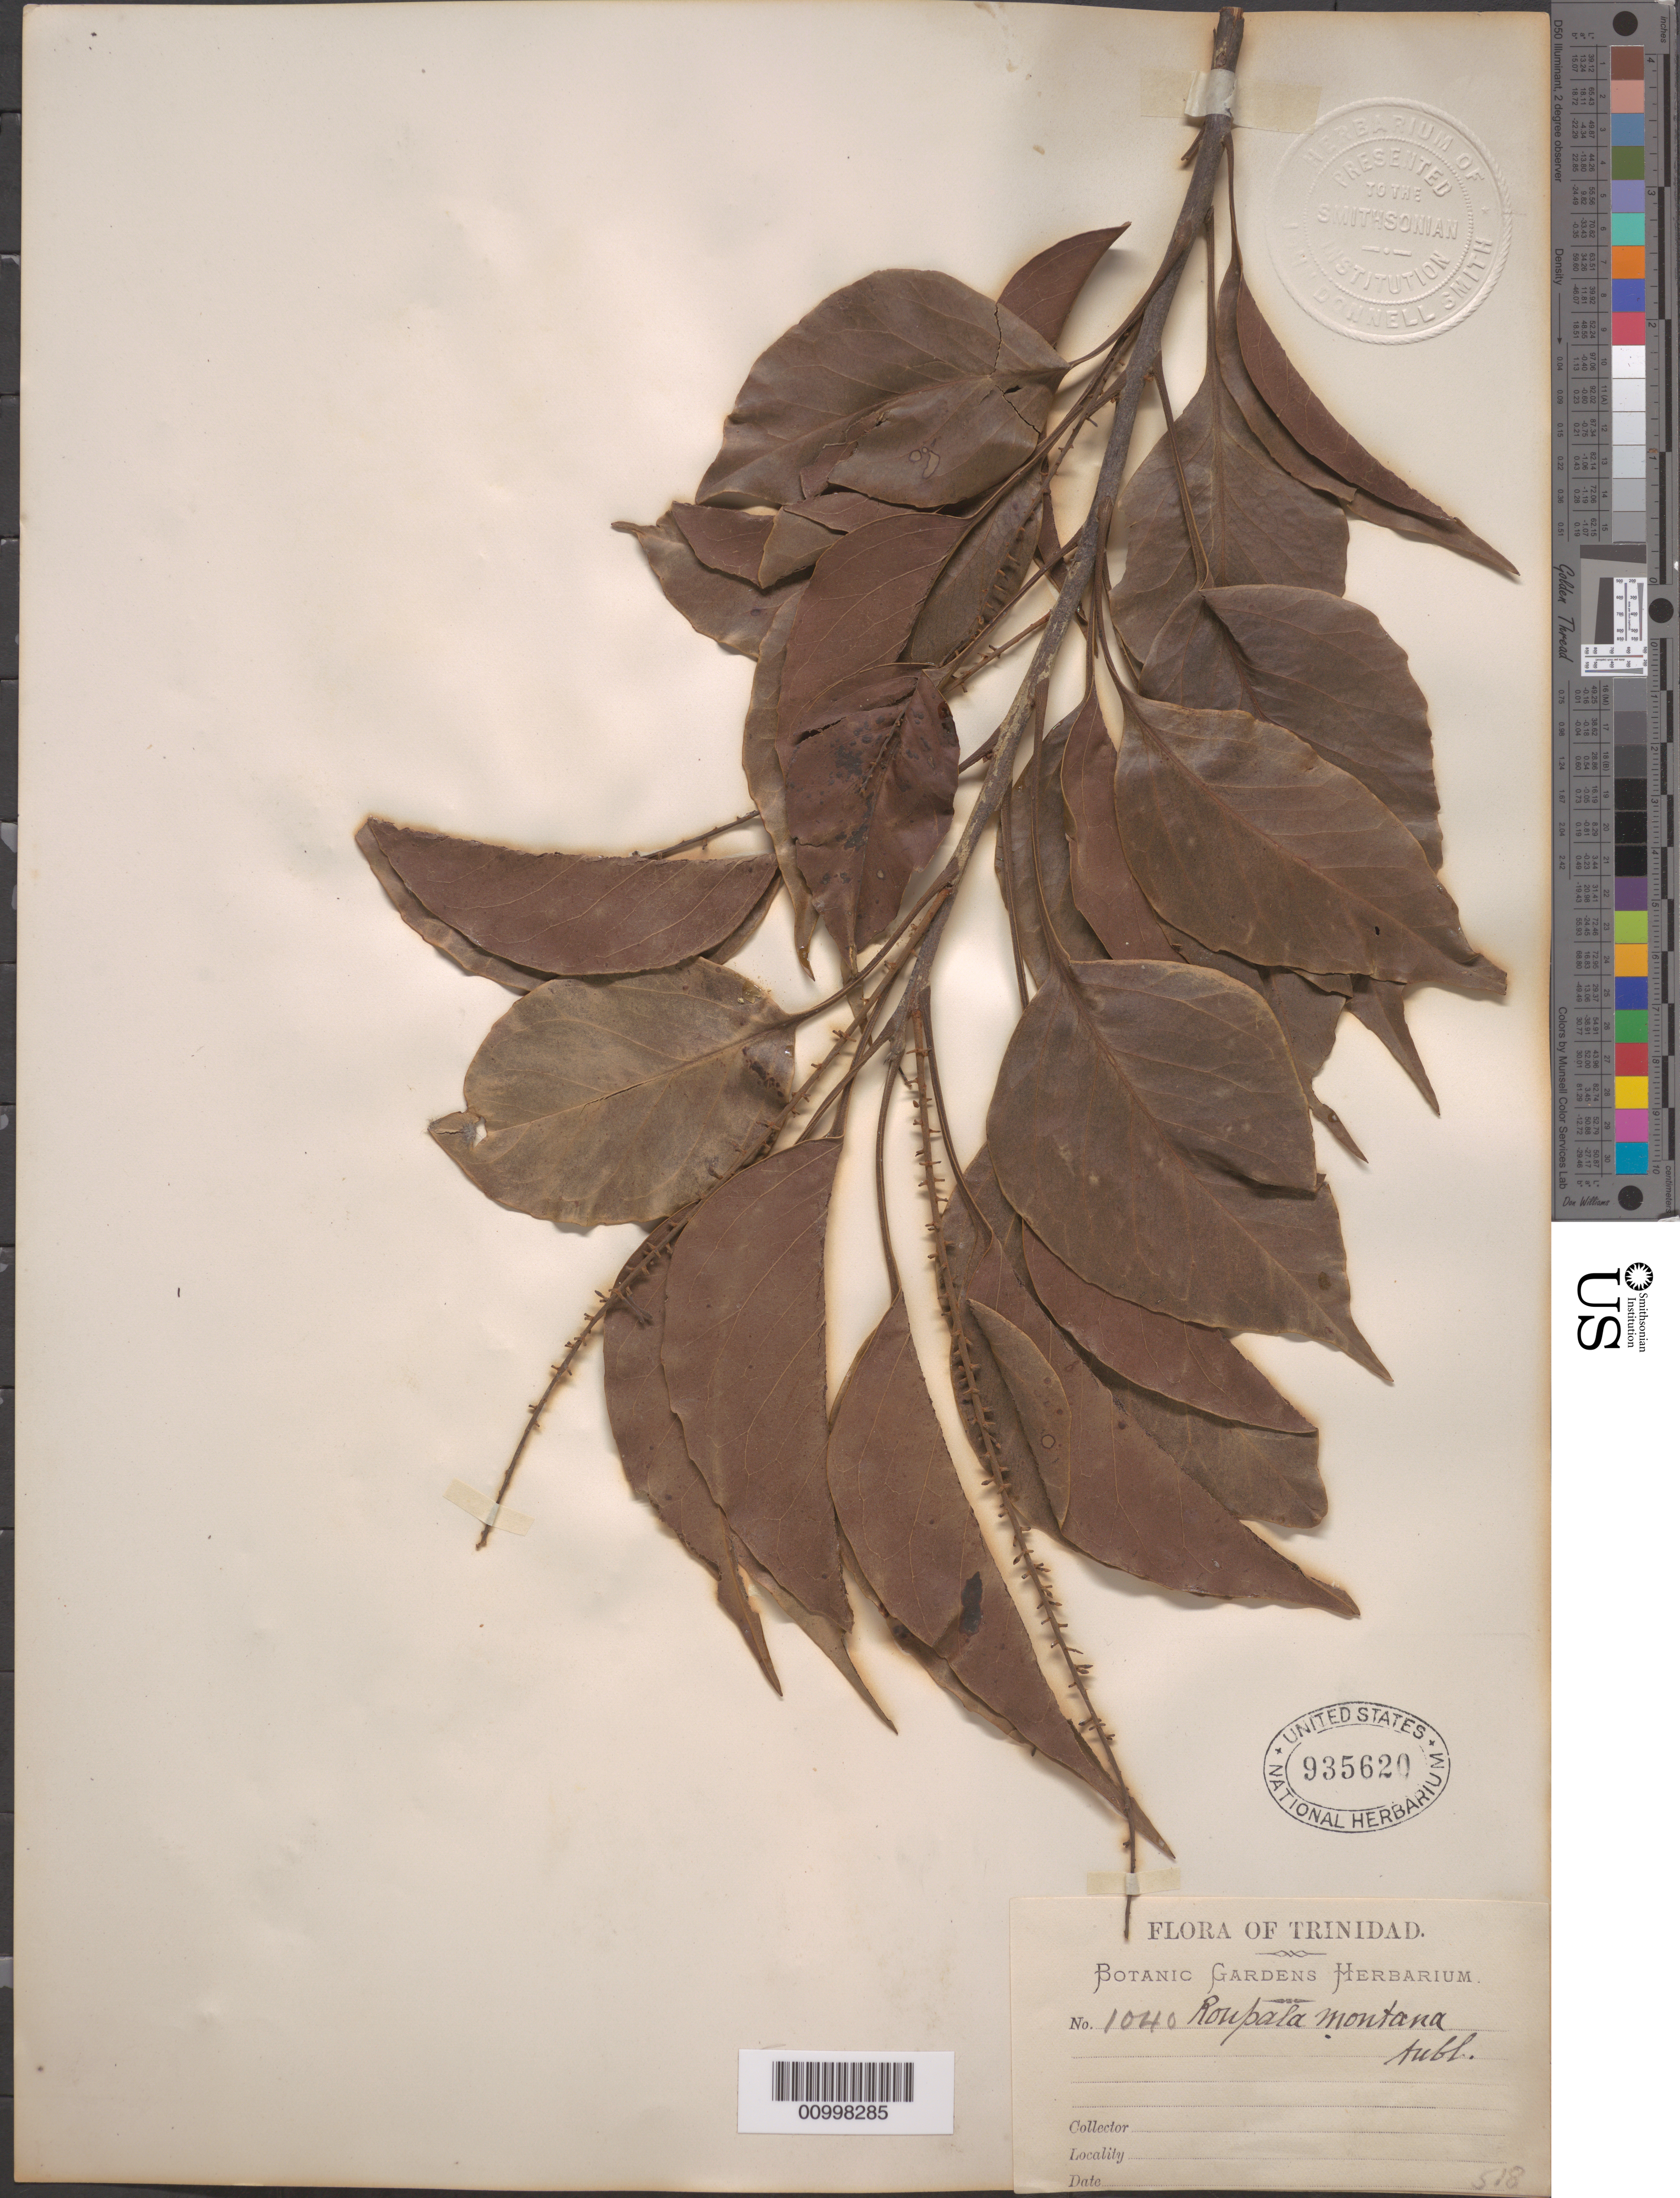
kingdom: Plantae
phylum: Tracheophyta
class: Magnoliopsida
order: Proteales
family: Proteaceae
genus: Roupala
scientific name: Roupala montana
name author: Aubl.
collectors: Botanic Gardens Herbarium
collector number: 1040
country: Trinidad and Tobago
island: Trinidad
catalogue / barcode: US 935620